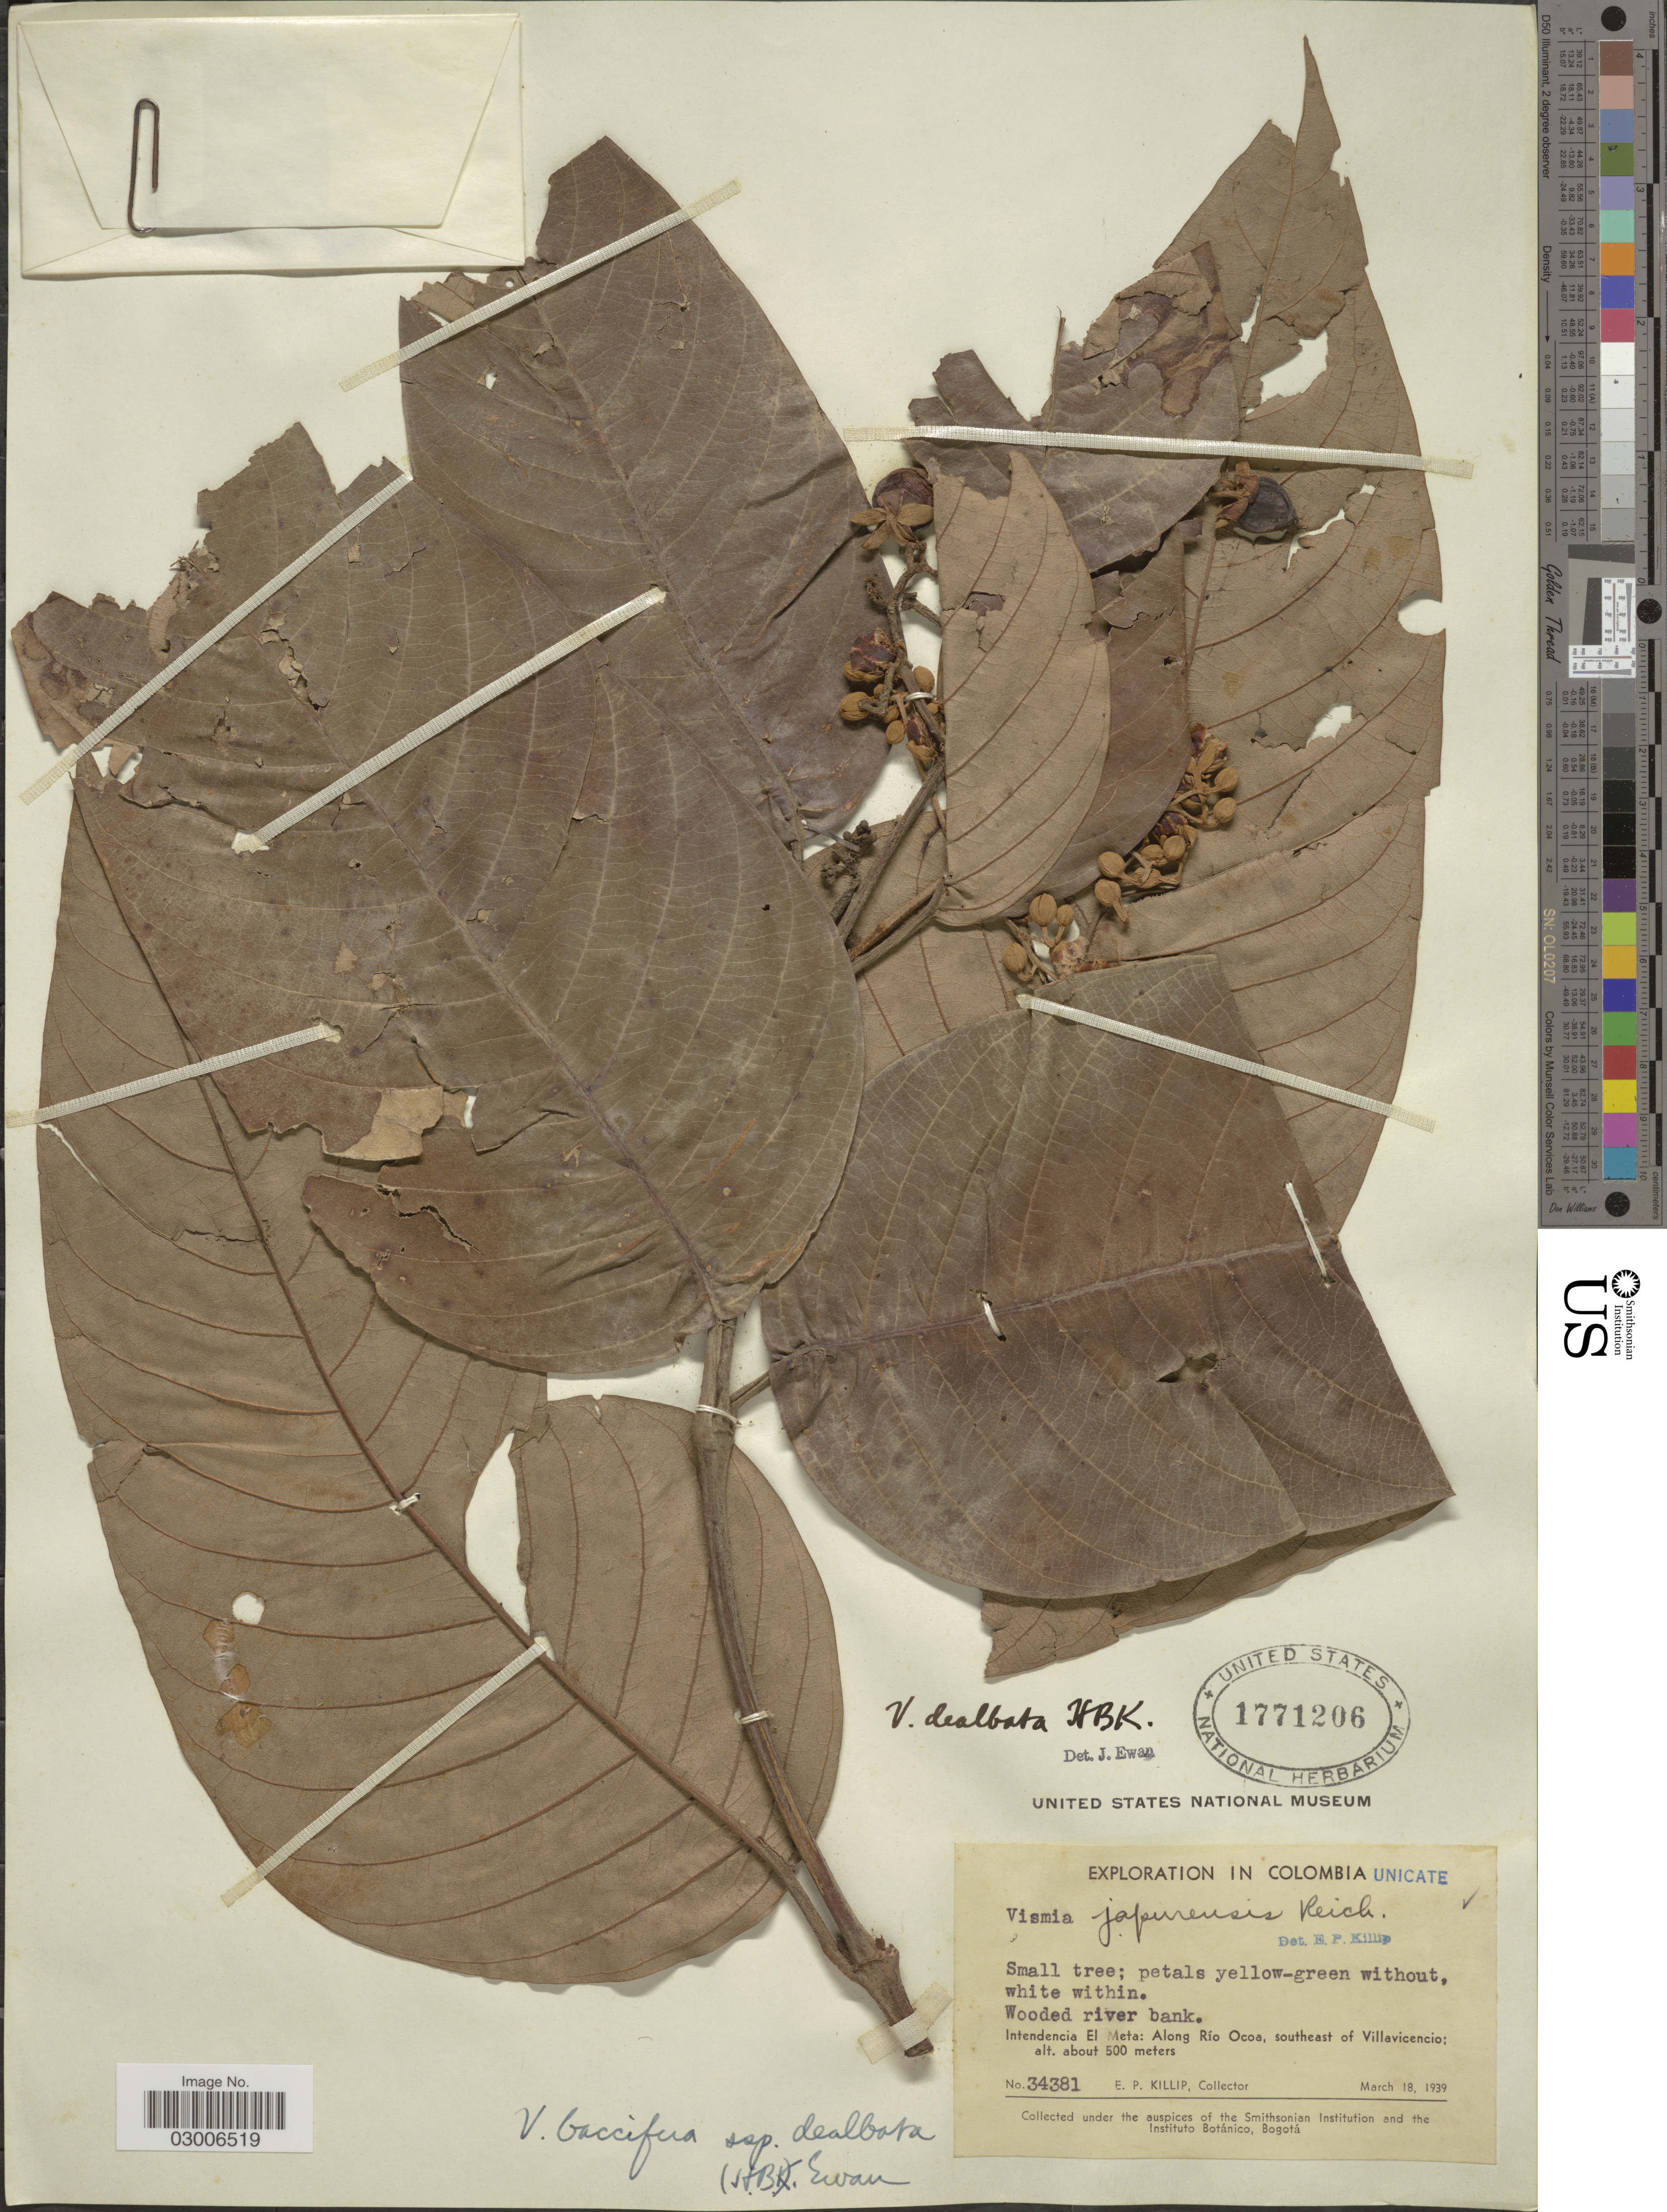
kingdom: Plantae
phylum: Tracheophyta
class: Magnoliopsida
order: Malpighiales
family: Hypericaceae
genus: Vismia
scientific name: Vismia baccifera subsp. dealbata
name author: (Kunth) Ewan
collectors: E. P. Killip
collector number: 34381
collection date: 1939-03-18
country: Colombia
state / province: Meta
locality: Intendencia El Meta: Along Río Ocoa, southeast of Villavicenco.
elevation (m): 500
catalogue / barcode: US 1771206